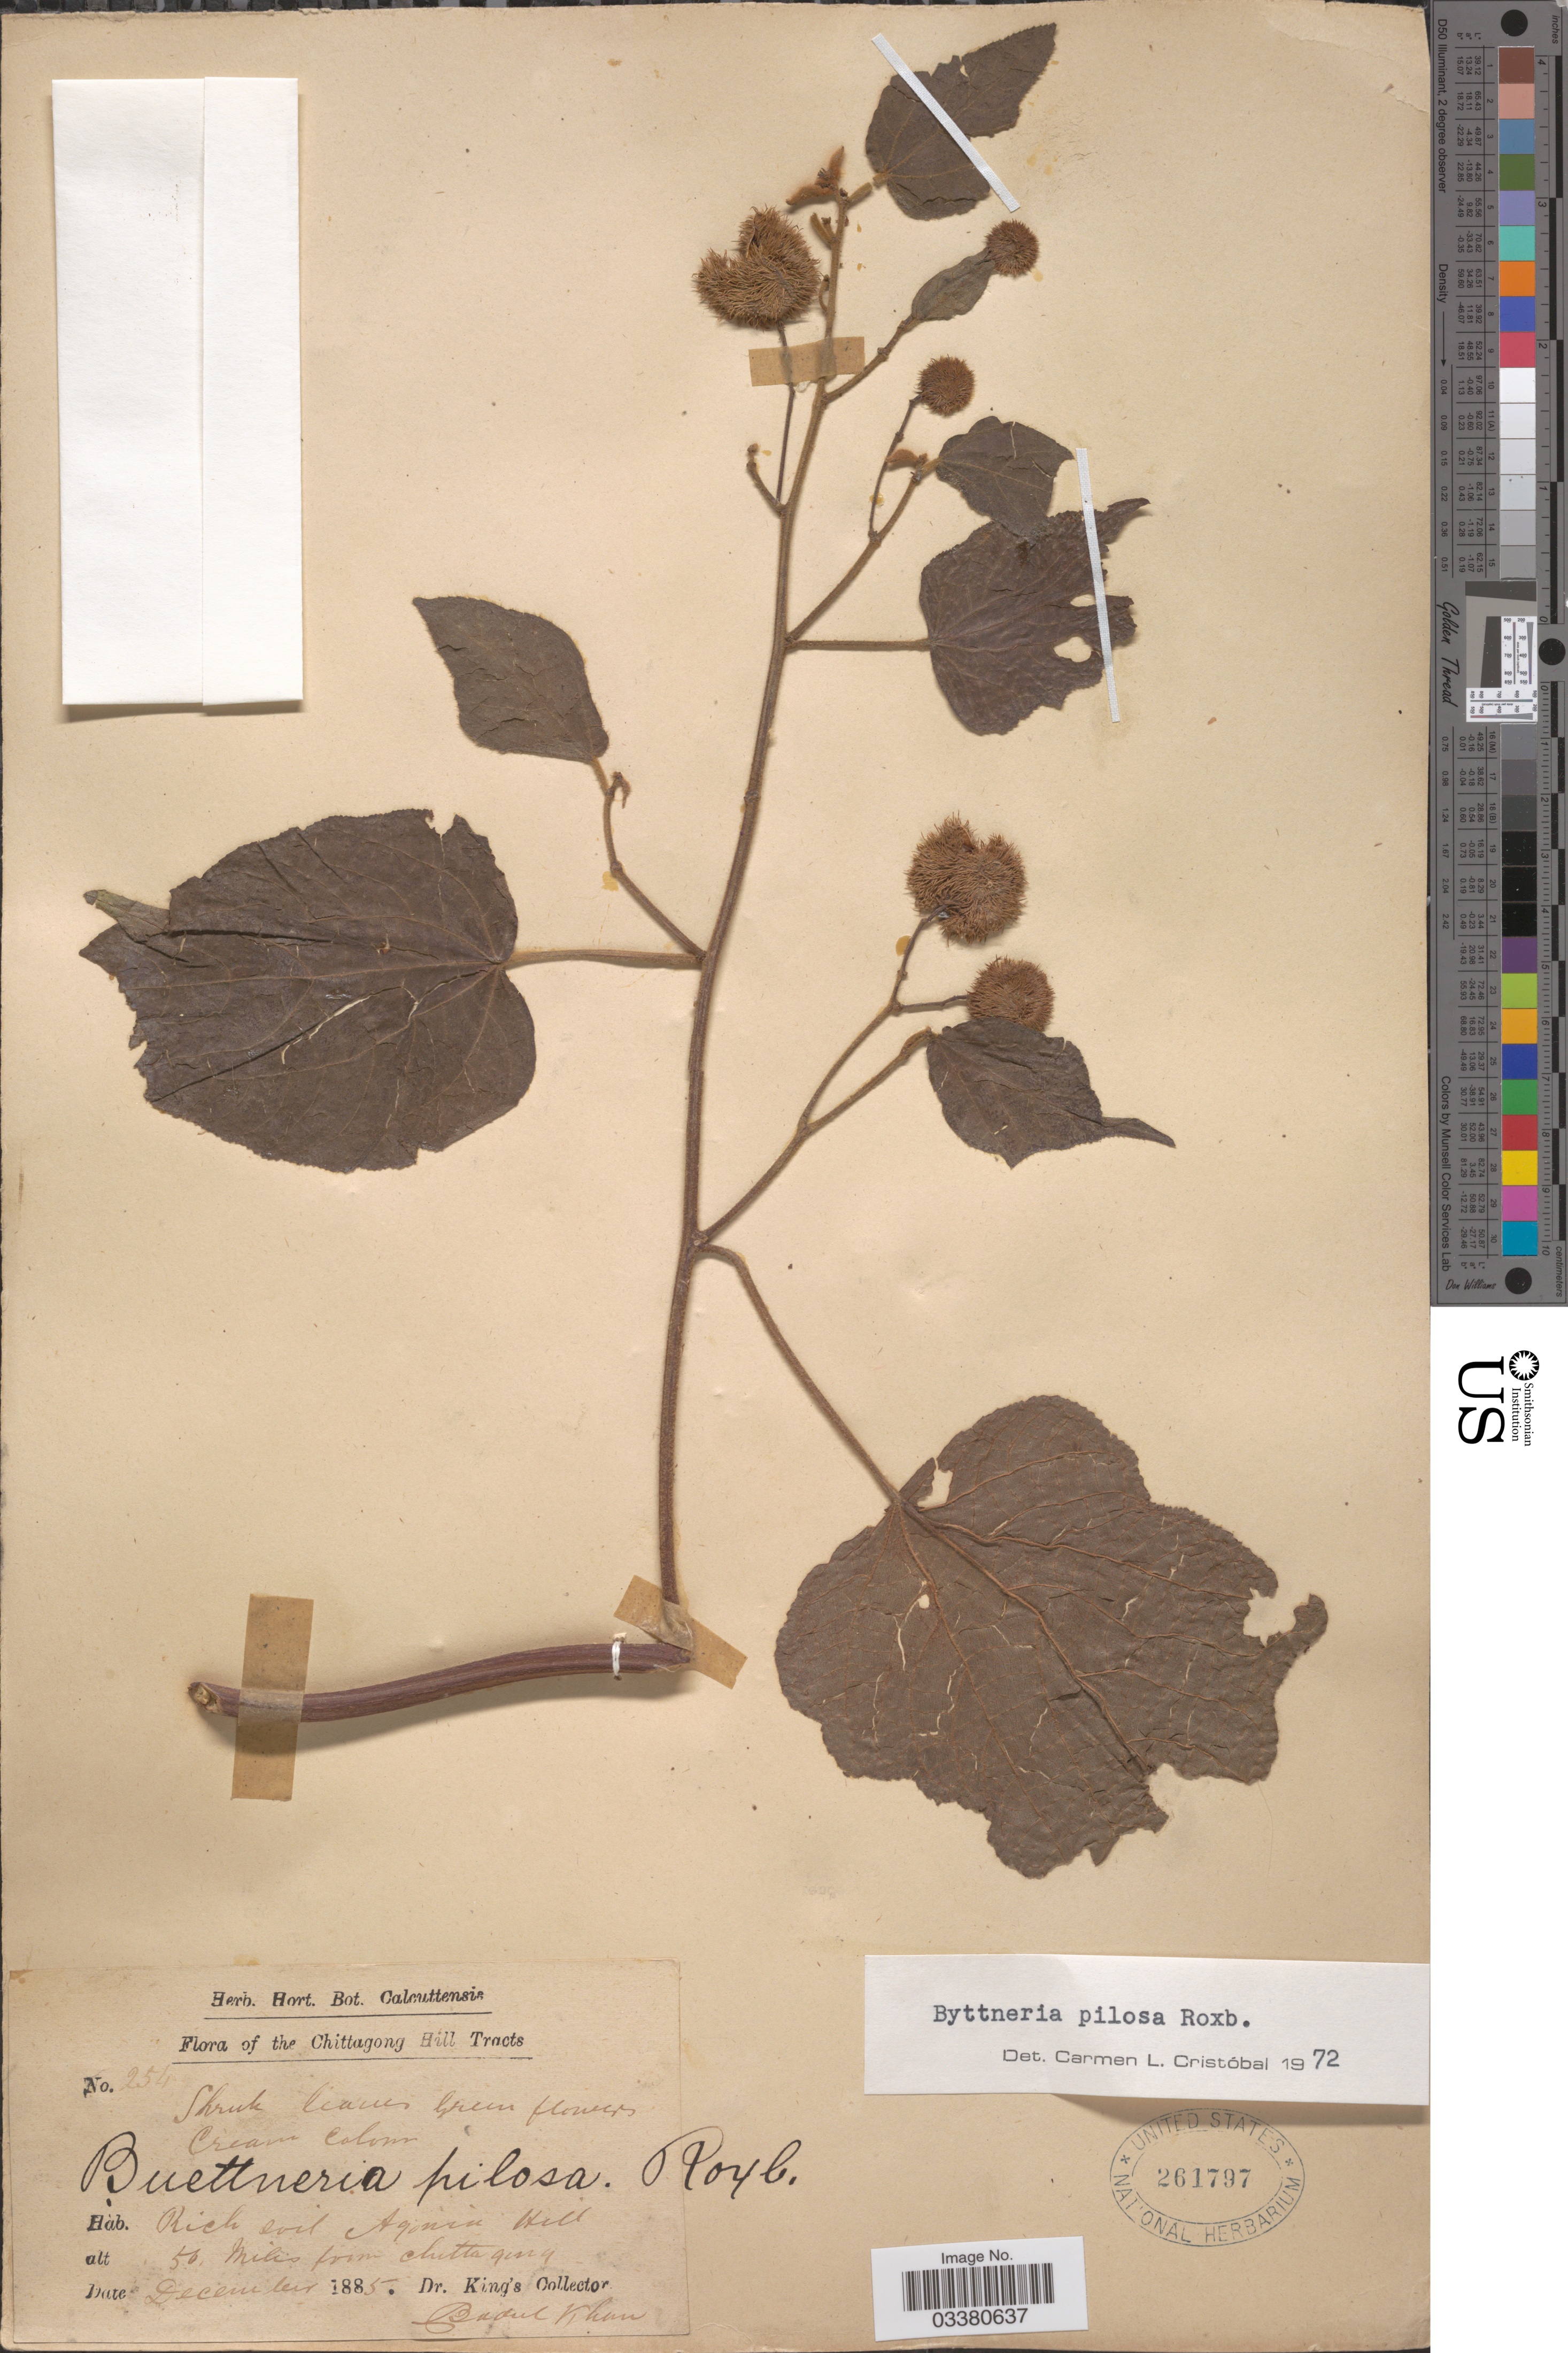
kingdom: Plantae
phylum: Tracheophyta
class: Magnoliopsida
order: Malvales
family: Malvaceae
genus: Ayenia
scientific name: Ayenia elegans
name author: (Ridl.) Deroliya & S.L. Meena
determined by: Dorr, L. J., (BOT), Smithsonian Institution - National Museum of Natural History (UNITED STATES)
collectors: Dr. King's collector & B. Khan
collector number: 254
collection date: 1885-12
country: Bangladesh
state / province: Chittagong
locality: The Chittagong Hill Tracts. 50 miles from Chittagong.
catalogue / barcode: US 261797